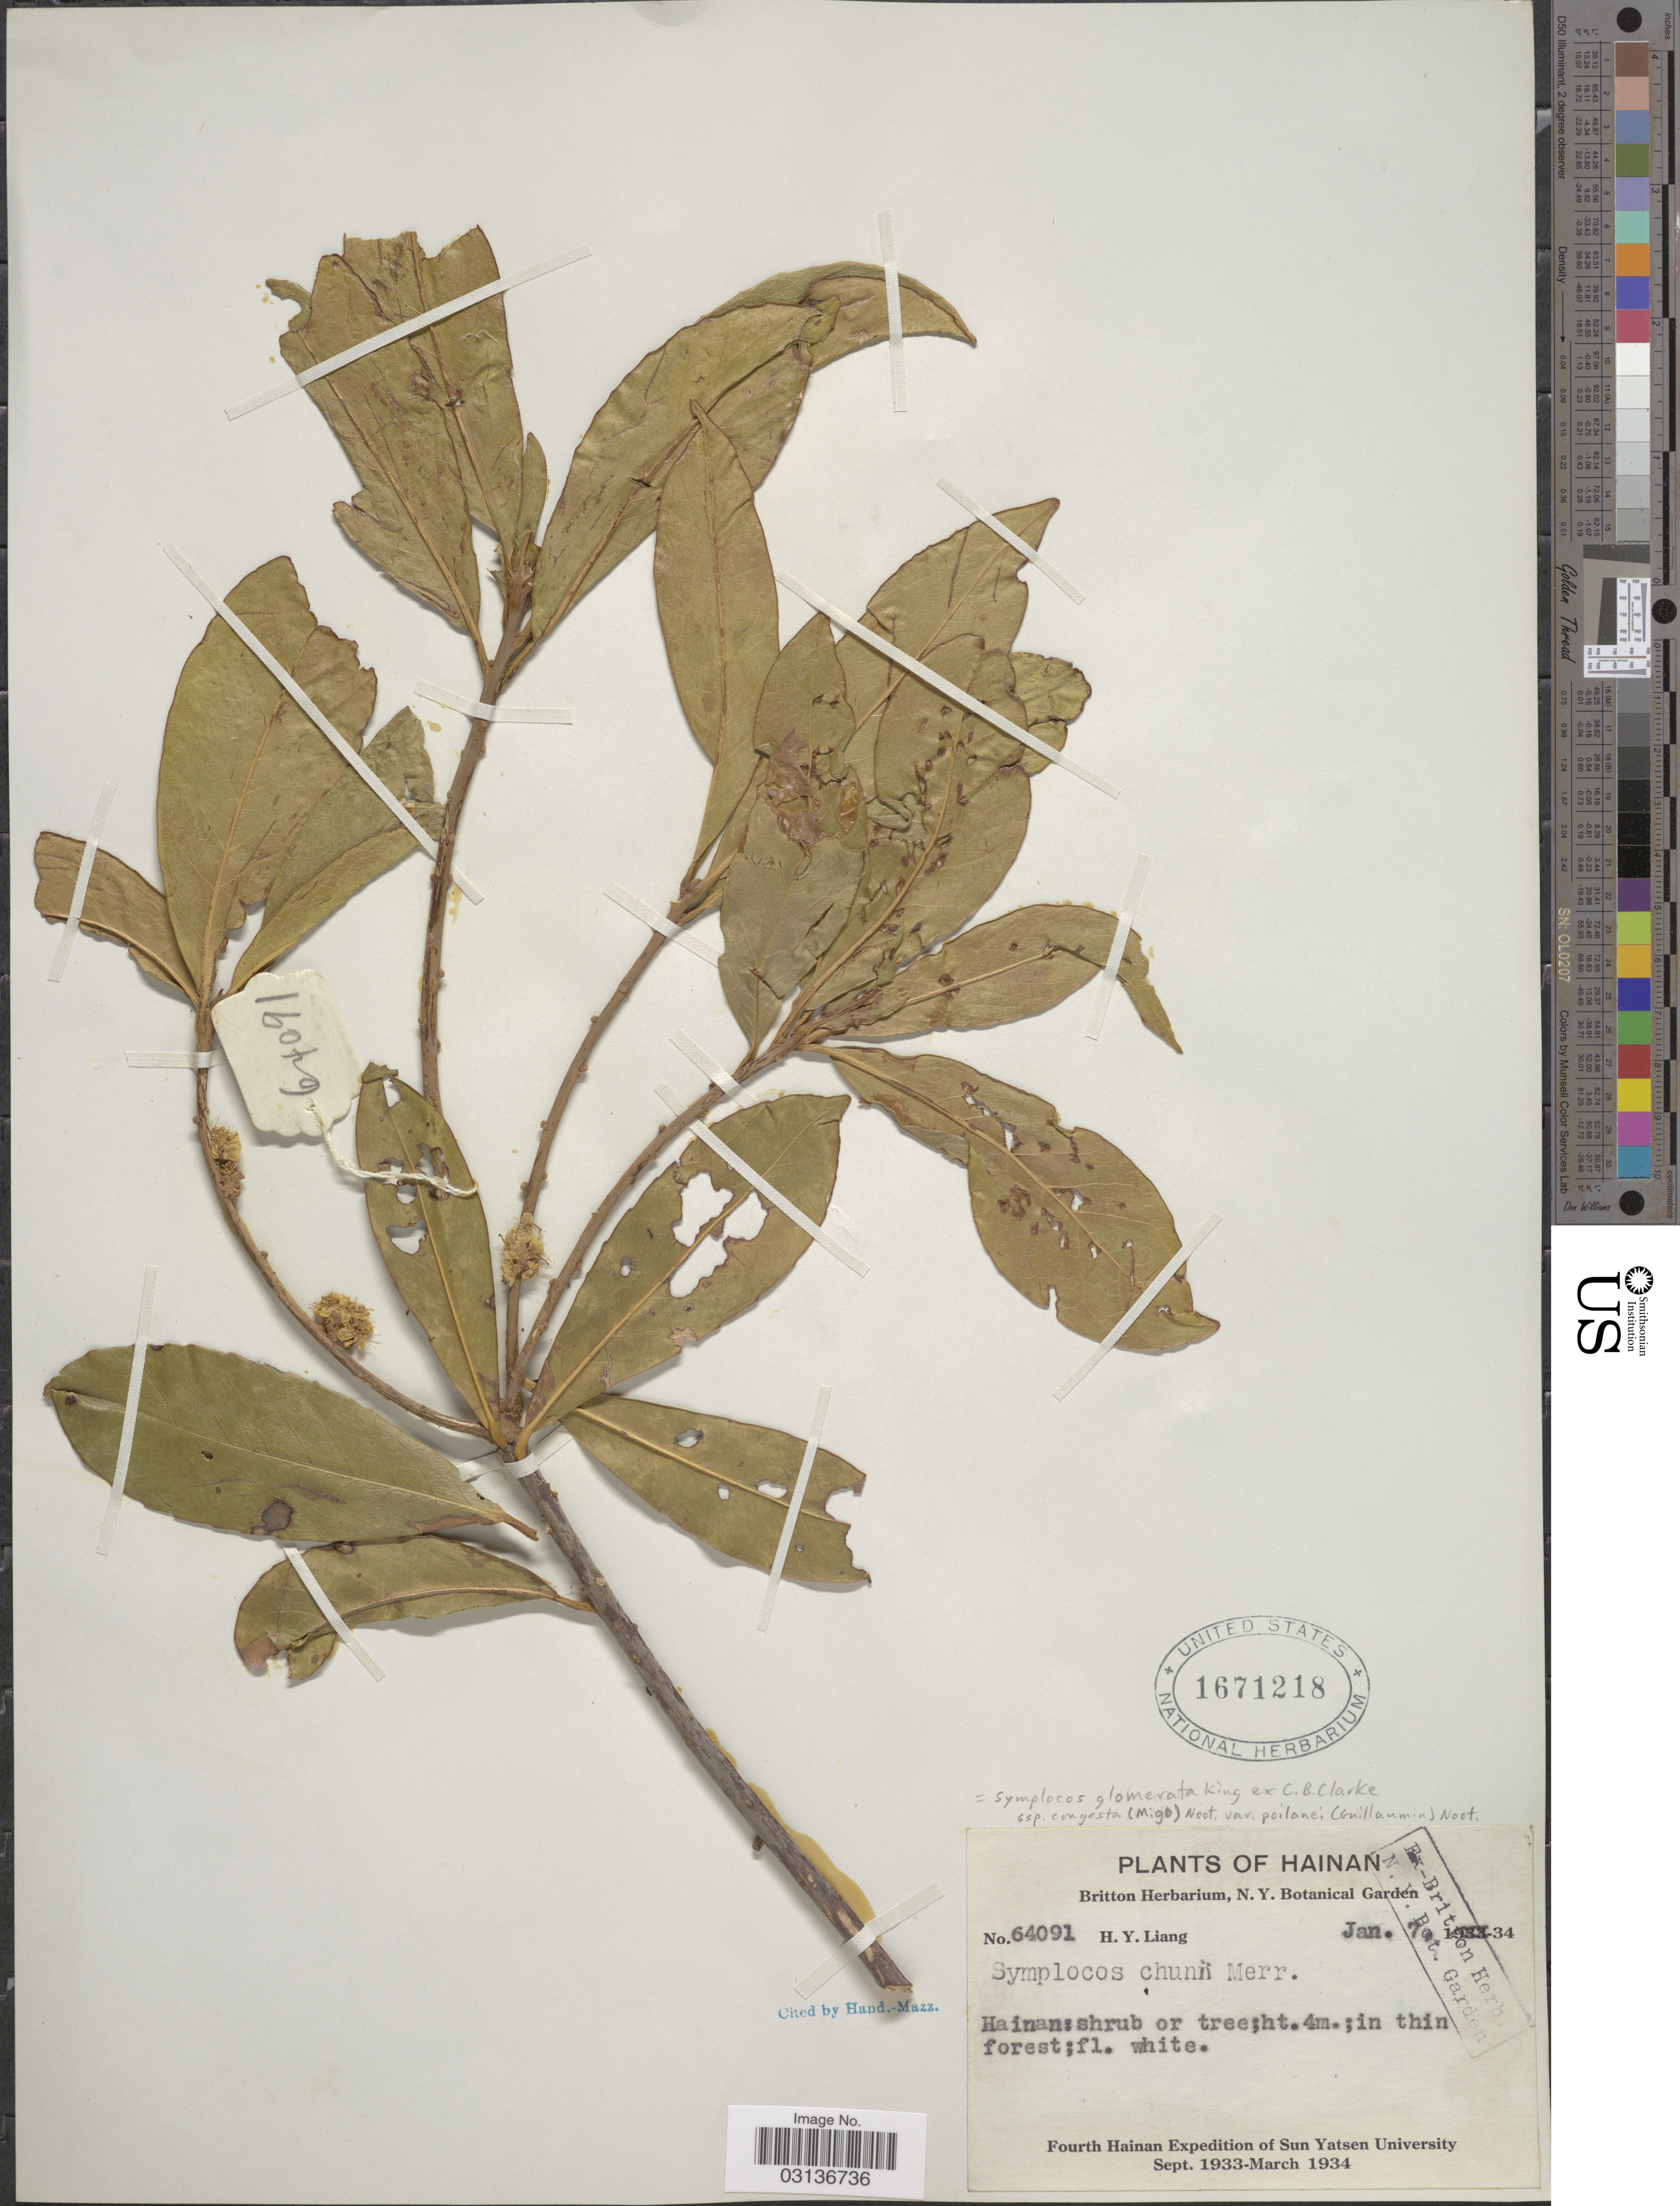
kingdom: Plantae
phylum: Tracheophyta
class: Magnoliopsida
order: Ericales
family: Symplocaceae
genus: Symplocos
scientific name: Symplocos glomerata var. poilanei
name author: (Guillaumin) Noot.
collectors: H. Y. Liang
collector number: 64091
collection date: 1934-01-07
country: China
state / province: Hainan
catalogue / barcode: US 1671218